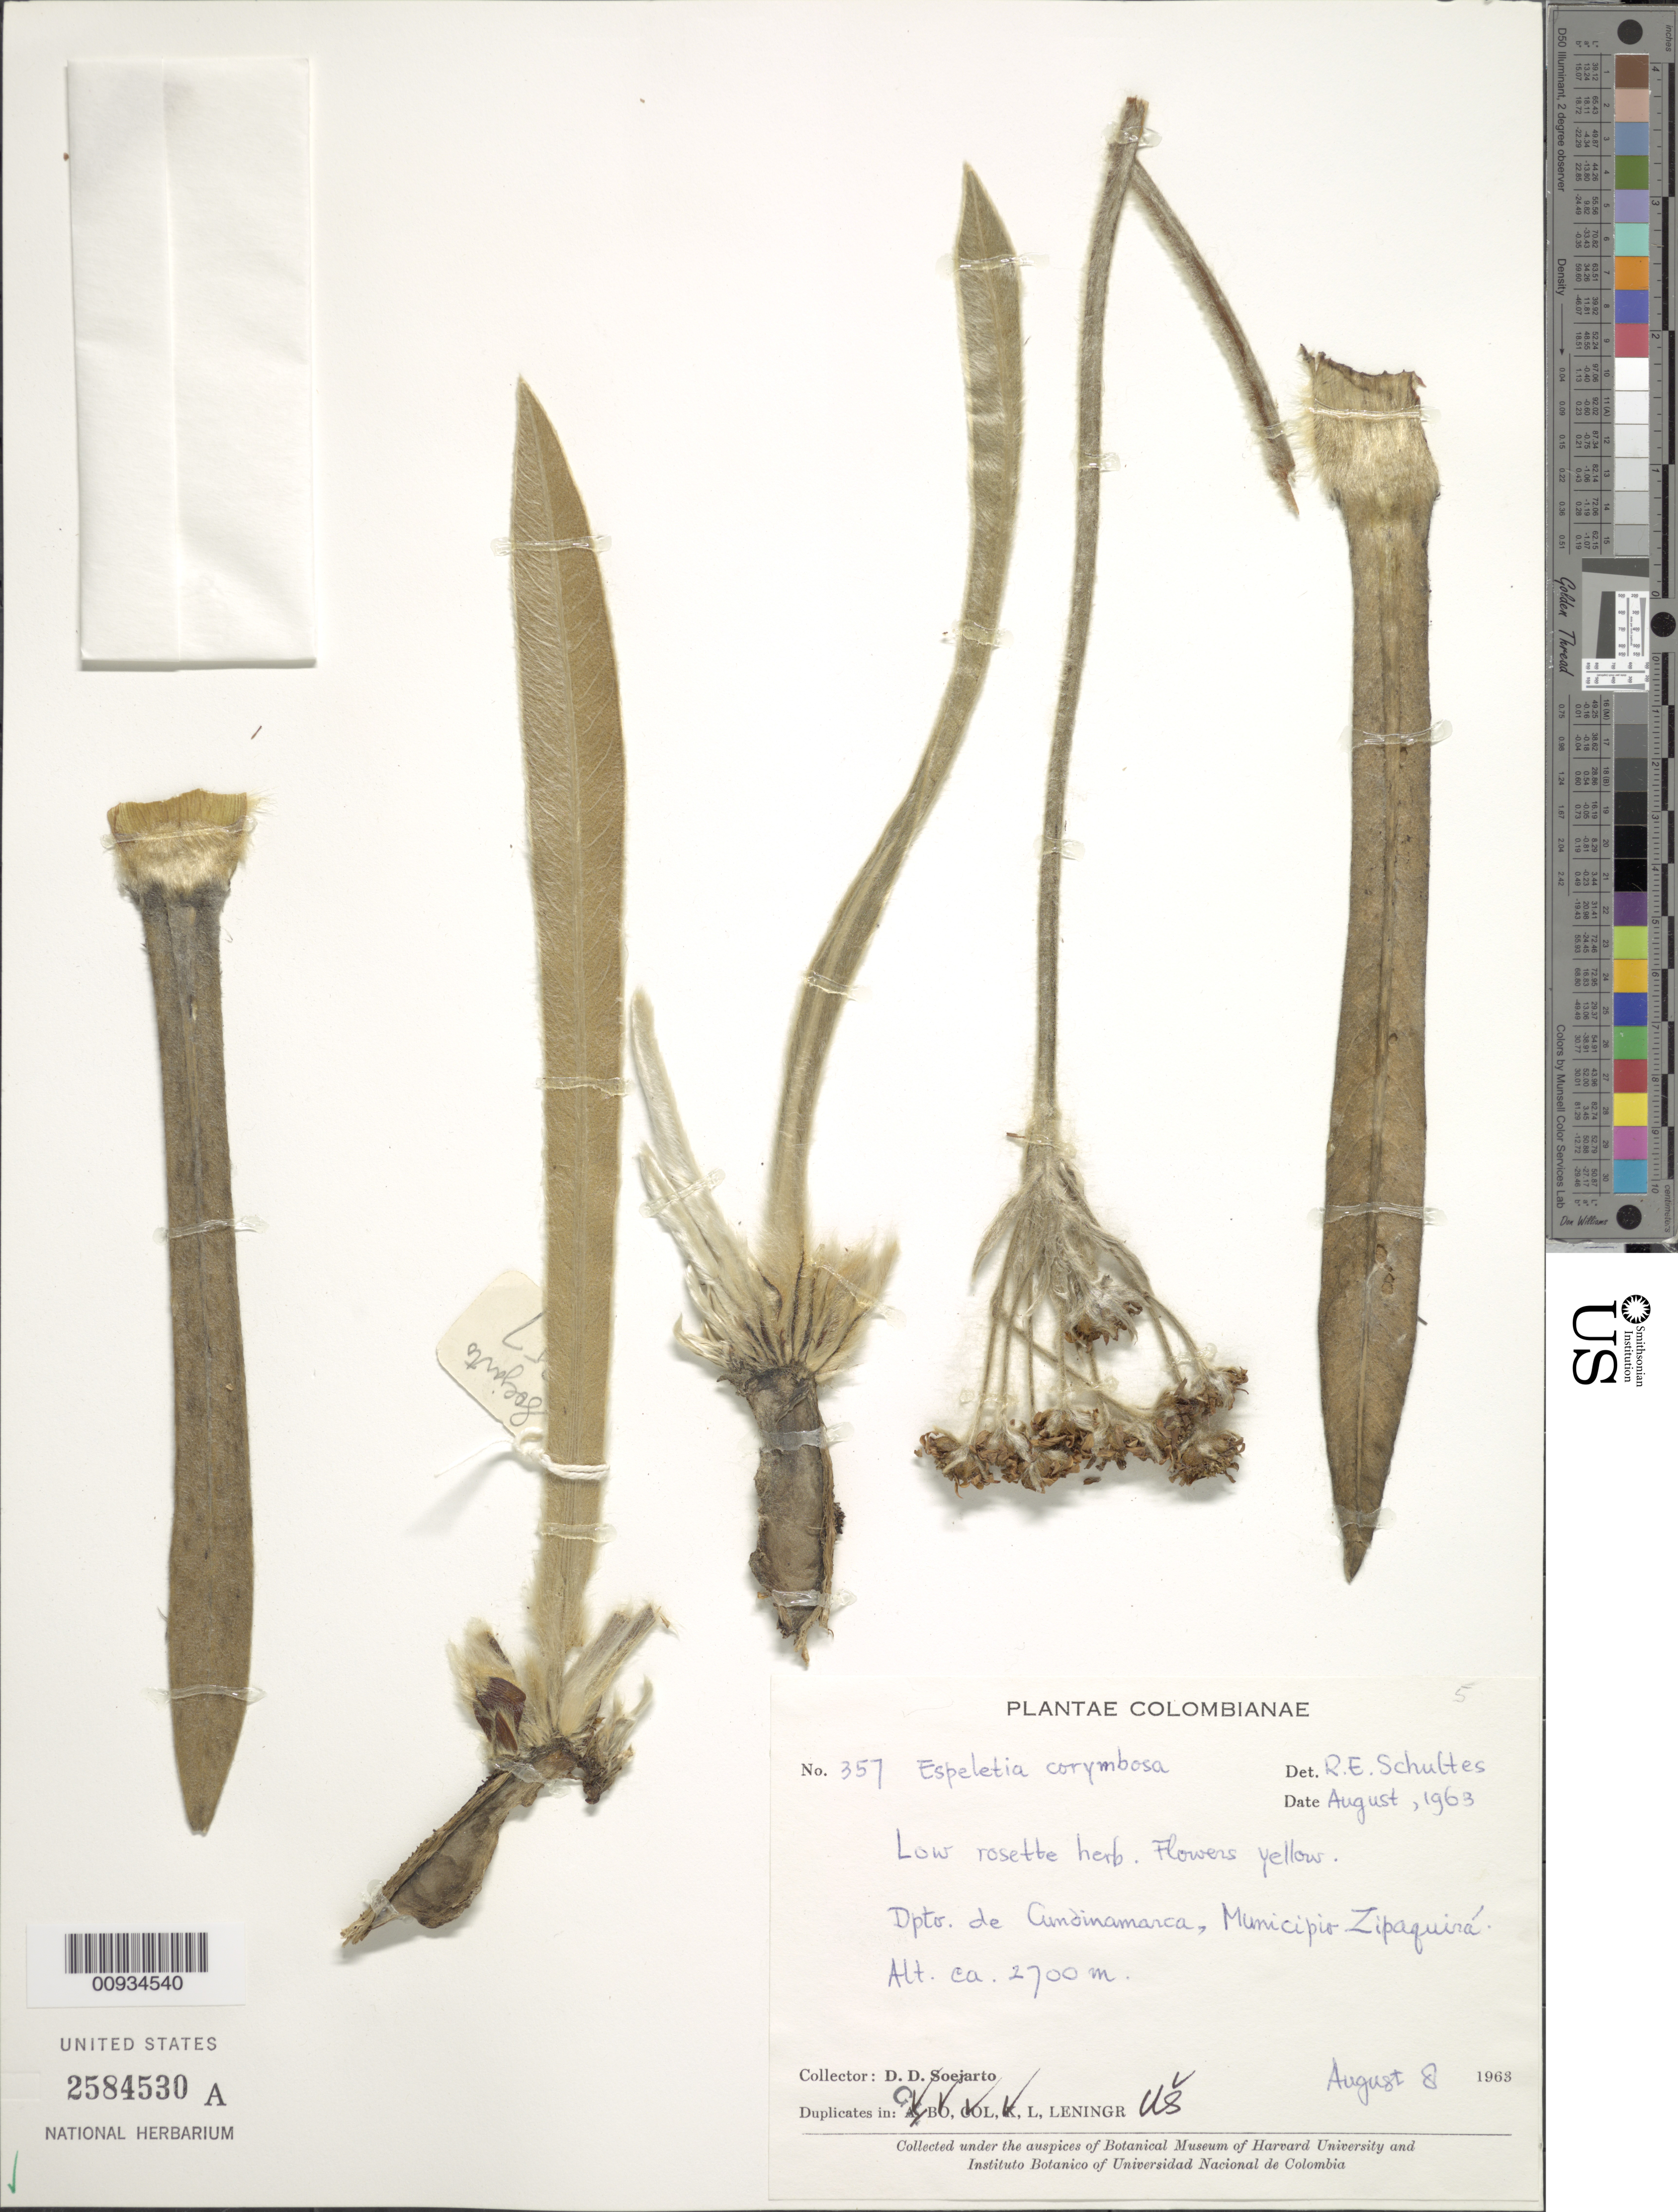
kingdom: Plantae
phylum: Tracheophyta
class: Magnoliopsida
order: Asterales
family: Asteraceae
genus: Espeletiopsis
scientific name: Espeletiopsis corymbosa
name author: (Humb. & Bonpl.) Cuatrec.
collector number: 357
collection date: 1963-08-08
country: Colombia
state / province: Cundinamarca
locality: Dpto. Cundinamarca, Municipio Zipaquiro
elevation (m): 2700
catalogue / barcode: US 2584530A